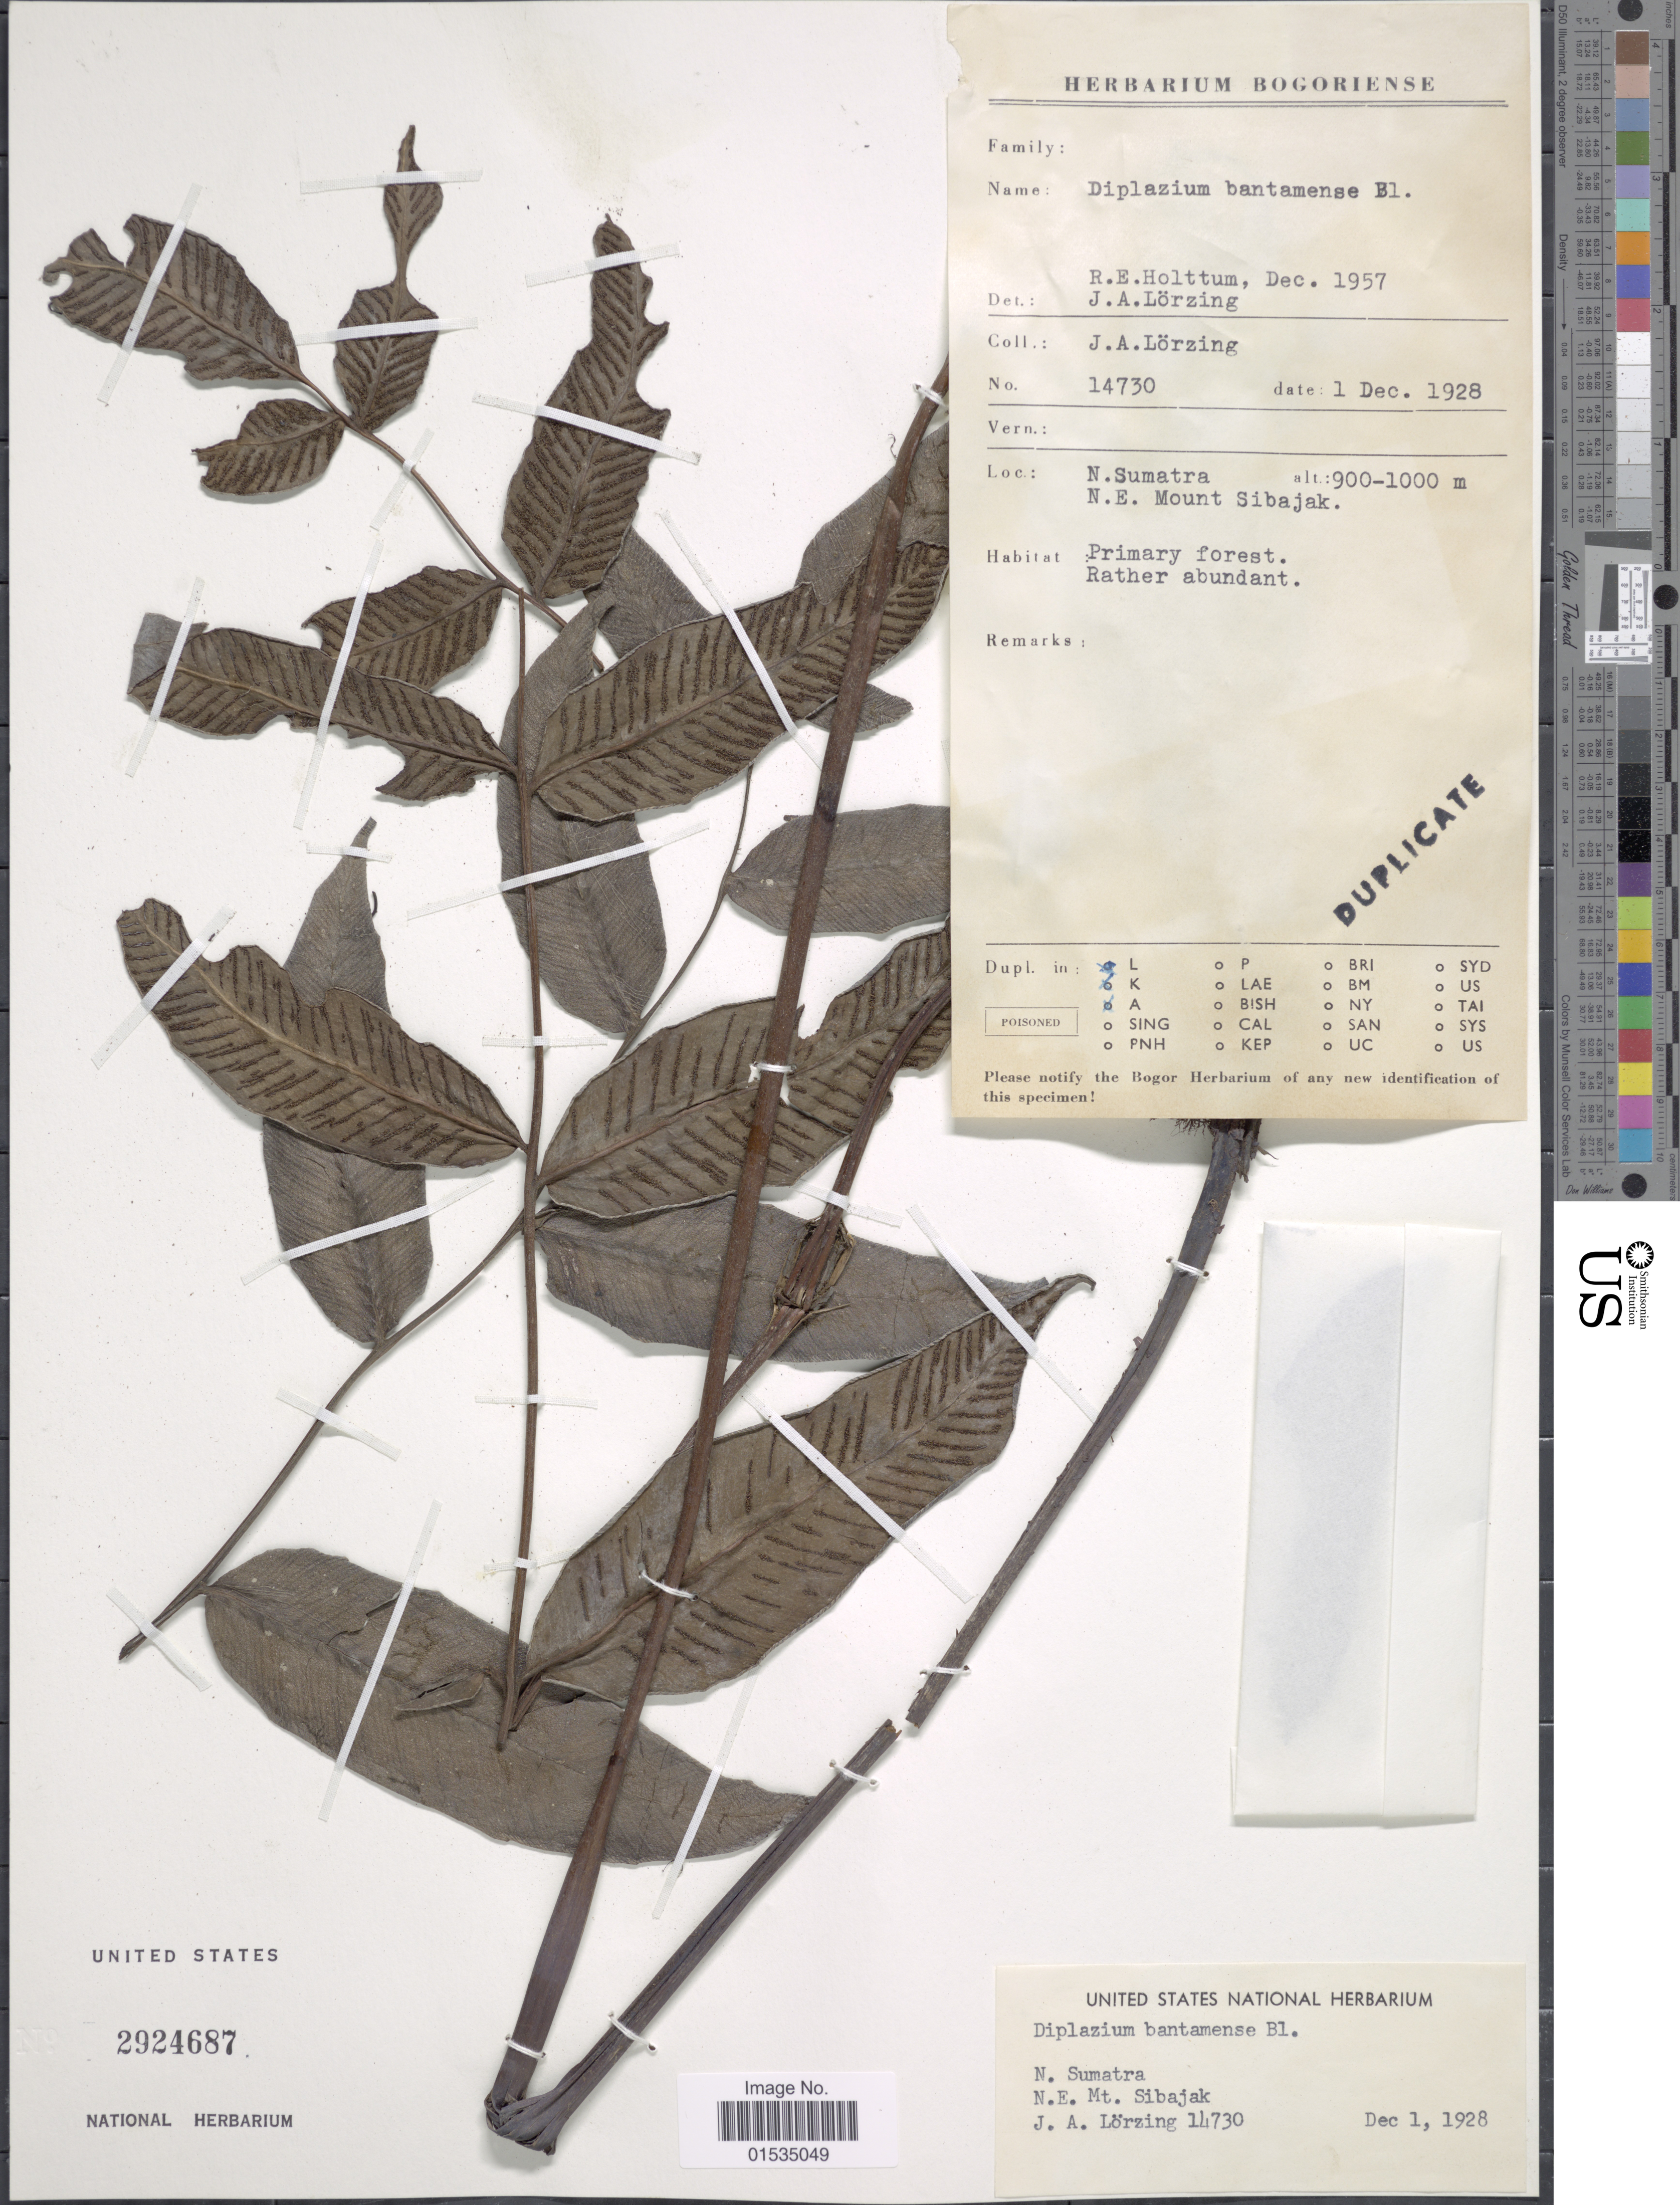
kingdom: Plantae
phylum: Tracheophyta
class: Polypodiopsida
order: Polypodiales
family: Athyriaceae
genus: Diplazium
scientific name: Diplazium pariens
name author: Copel.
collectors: J. Lorzing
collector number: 14730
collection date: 1928-12-01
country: Indonesia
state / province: Sumatra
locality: N. Sumatra, N.E. Mount Sibajak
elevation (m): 900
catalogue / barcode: US 2924687